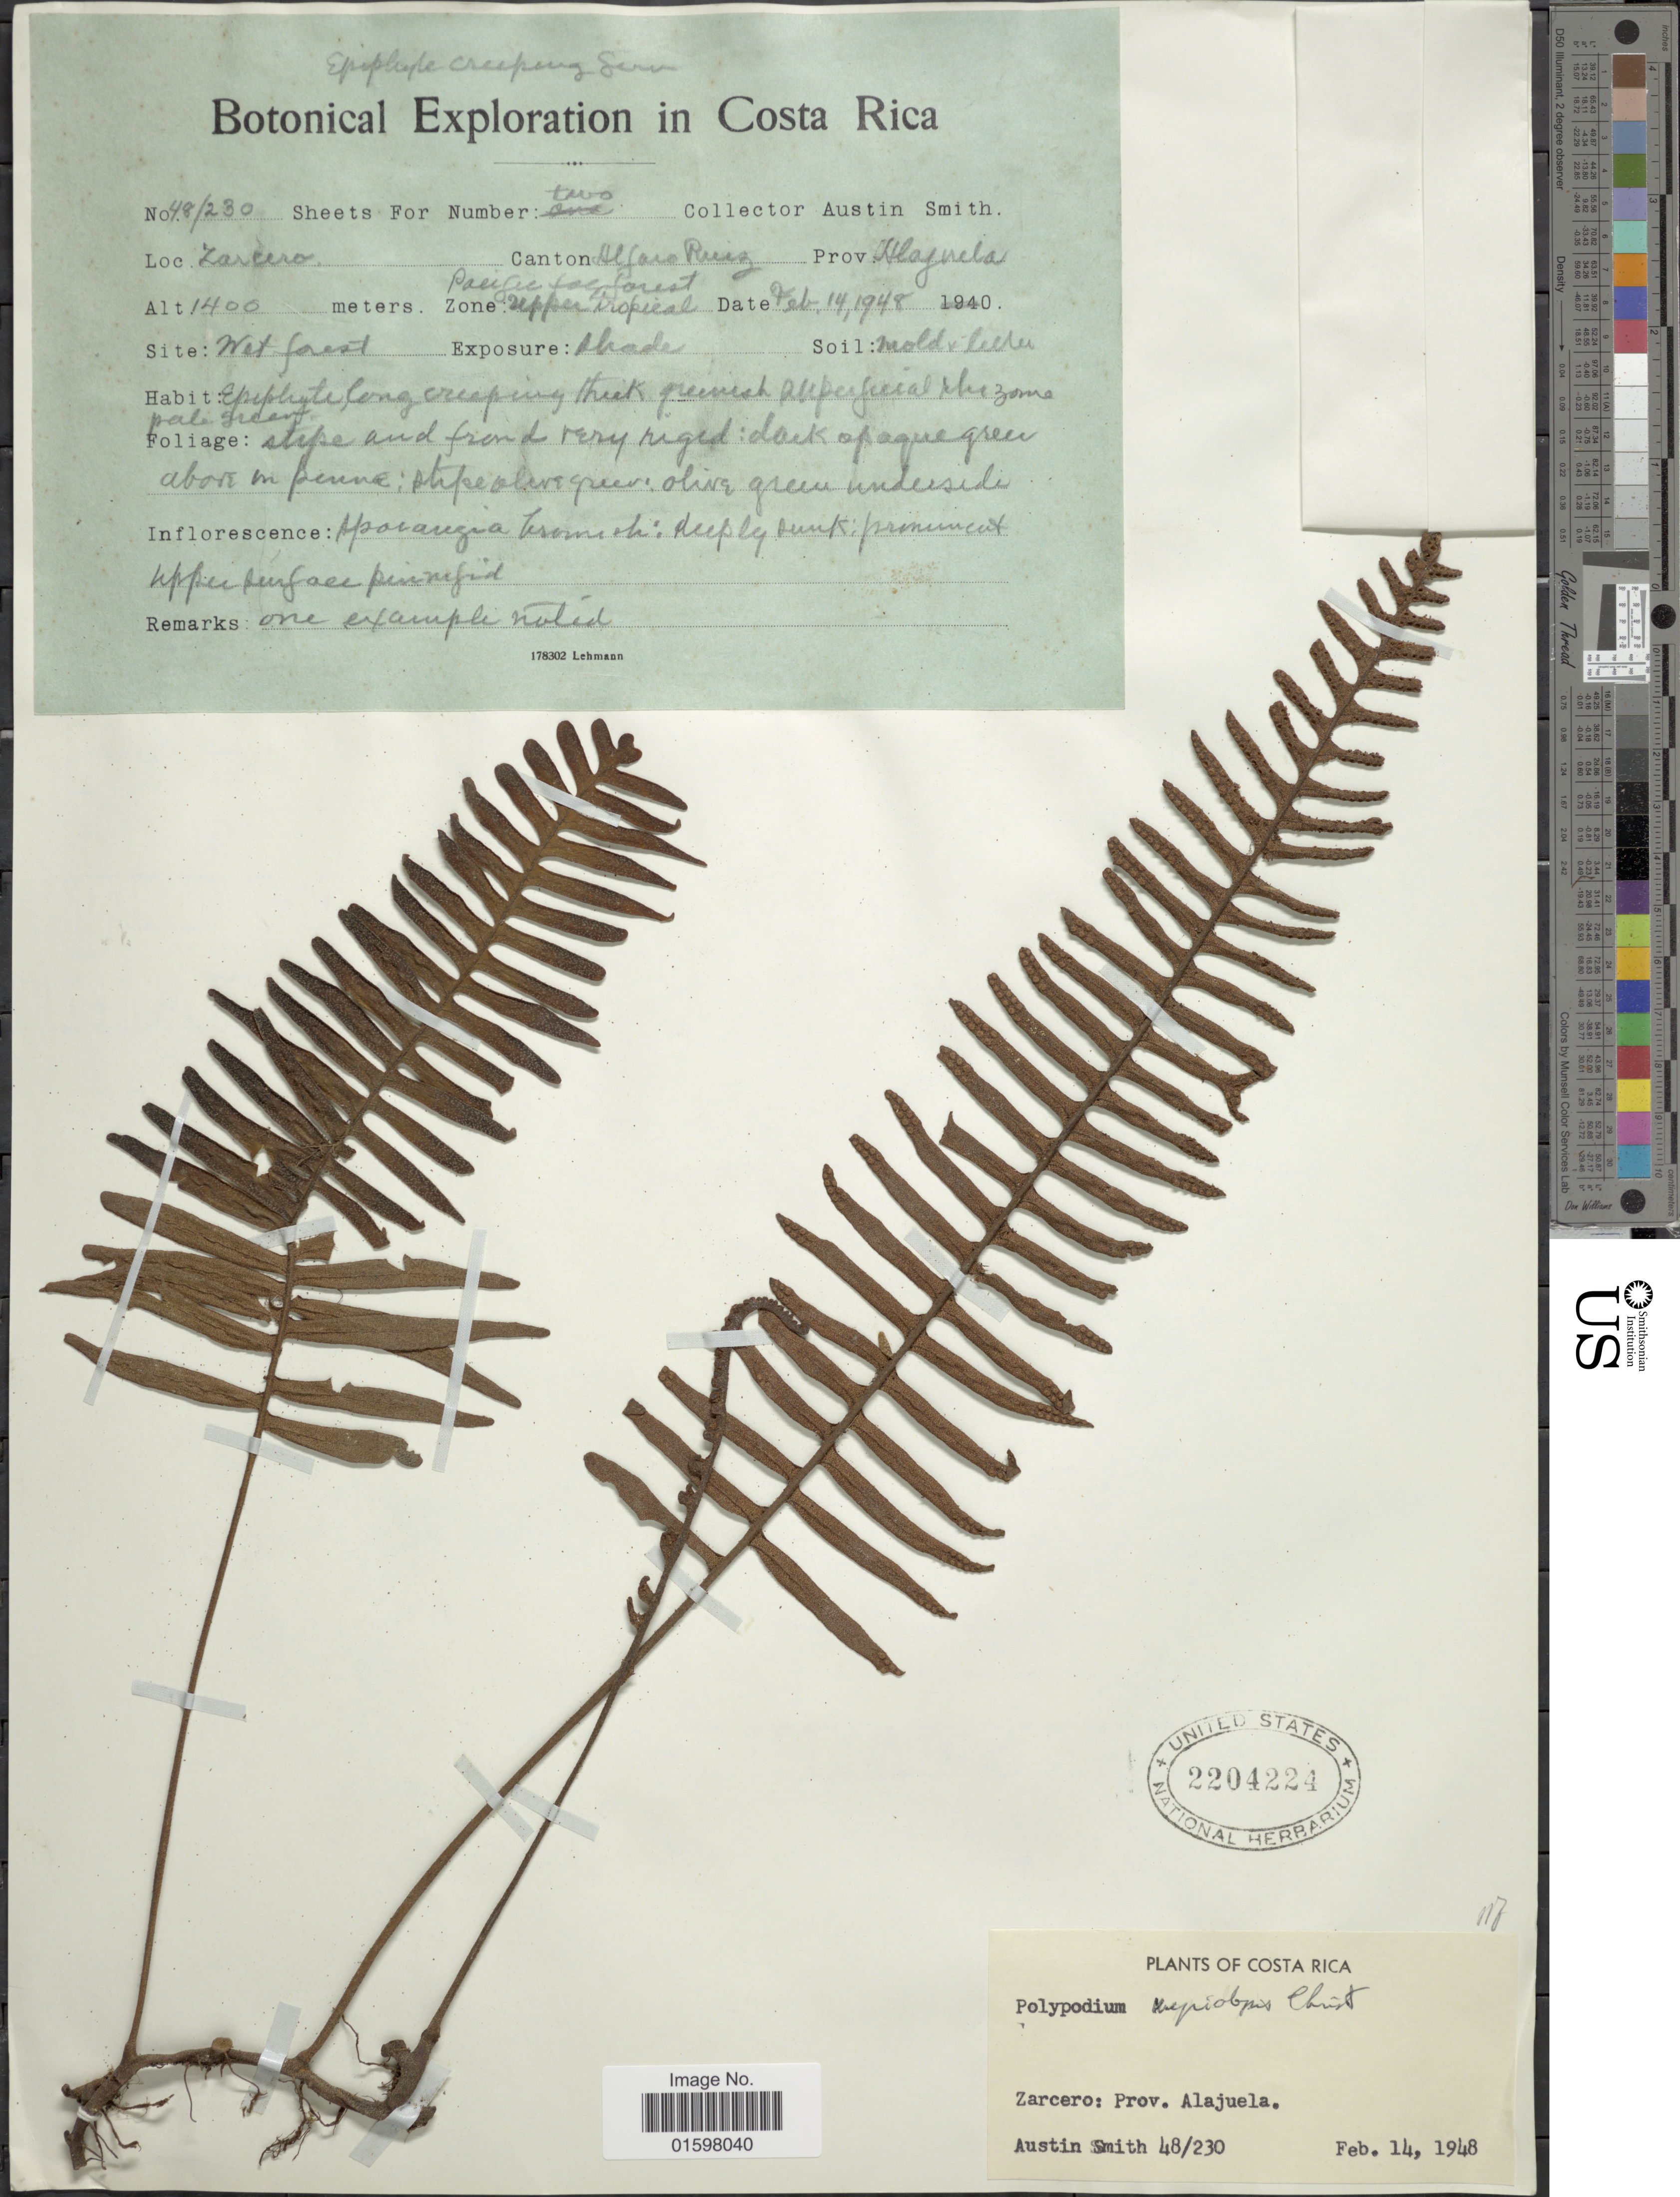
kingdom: Plantae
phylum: Tracheophyta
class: Polypodiopsida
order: Polypodiales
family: Polypodiaceae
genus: Pleopeltis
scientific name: Pleopeltis myriolepis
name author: (Christ) A.R. Sm. & Tejero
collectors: Aust P. Smith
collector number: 48/230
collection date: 1948-02-14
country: Costa Rica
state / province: Alajuela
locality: Zarcero, Canton Alfaro Ruiz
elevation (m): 1400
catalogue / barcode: US 2204224